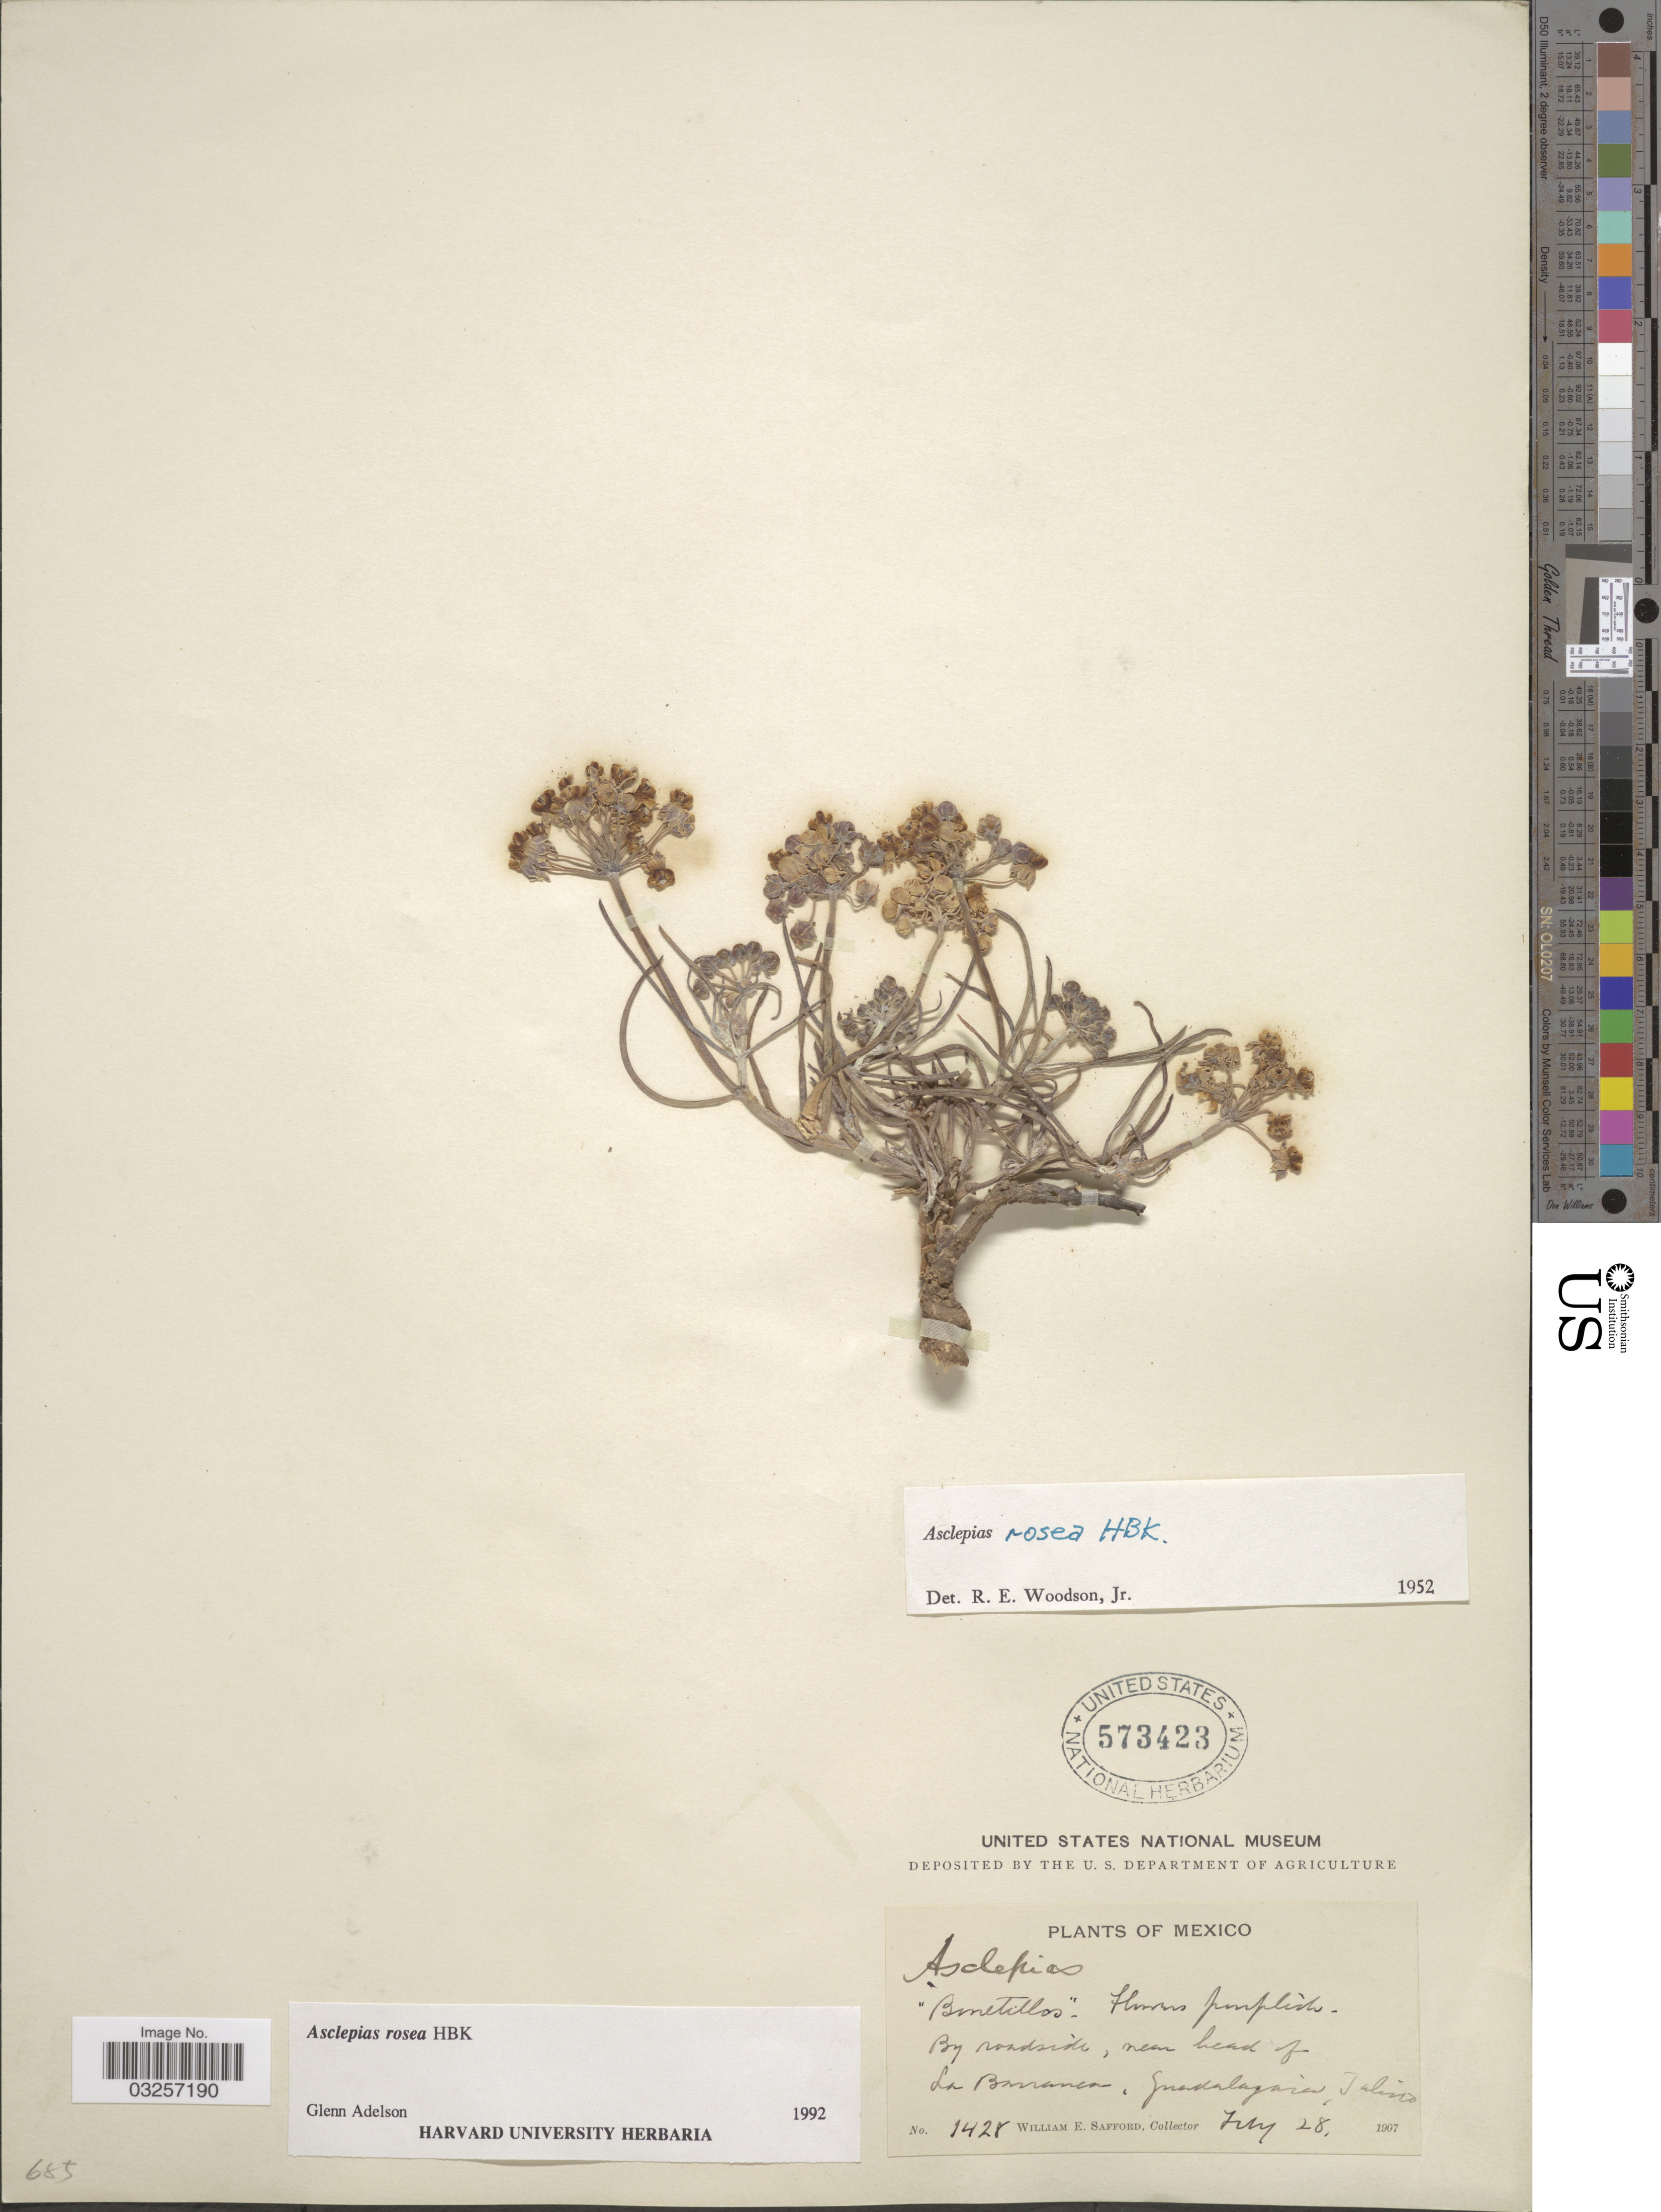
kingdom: Plantae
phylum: Tracheophyta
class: Magnoliopsida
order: Gentianales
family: Apocynaceae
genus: Asclepias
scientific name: Asclepias rosea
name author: Kunth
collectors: W. E. Safford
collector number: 1428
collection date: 1907-07-28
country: Mexico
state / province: Jalisco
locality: By roadside, near head of La Barranca, Guadalajara.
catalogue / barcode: US 573423